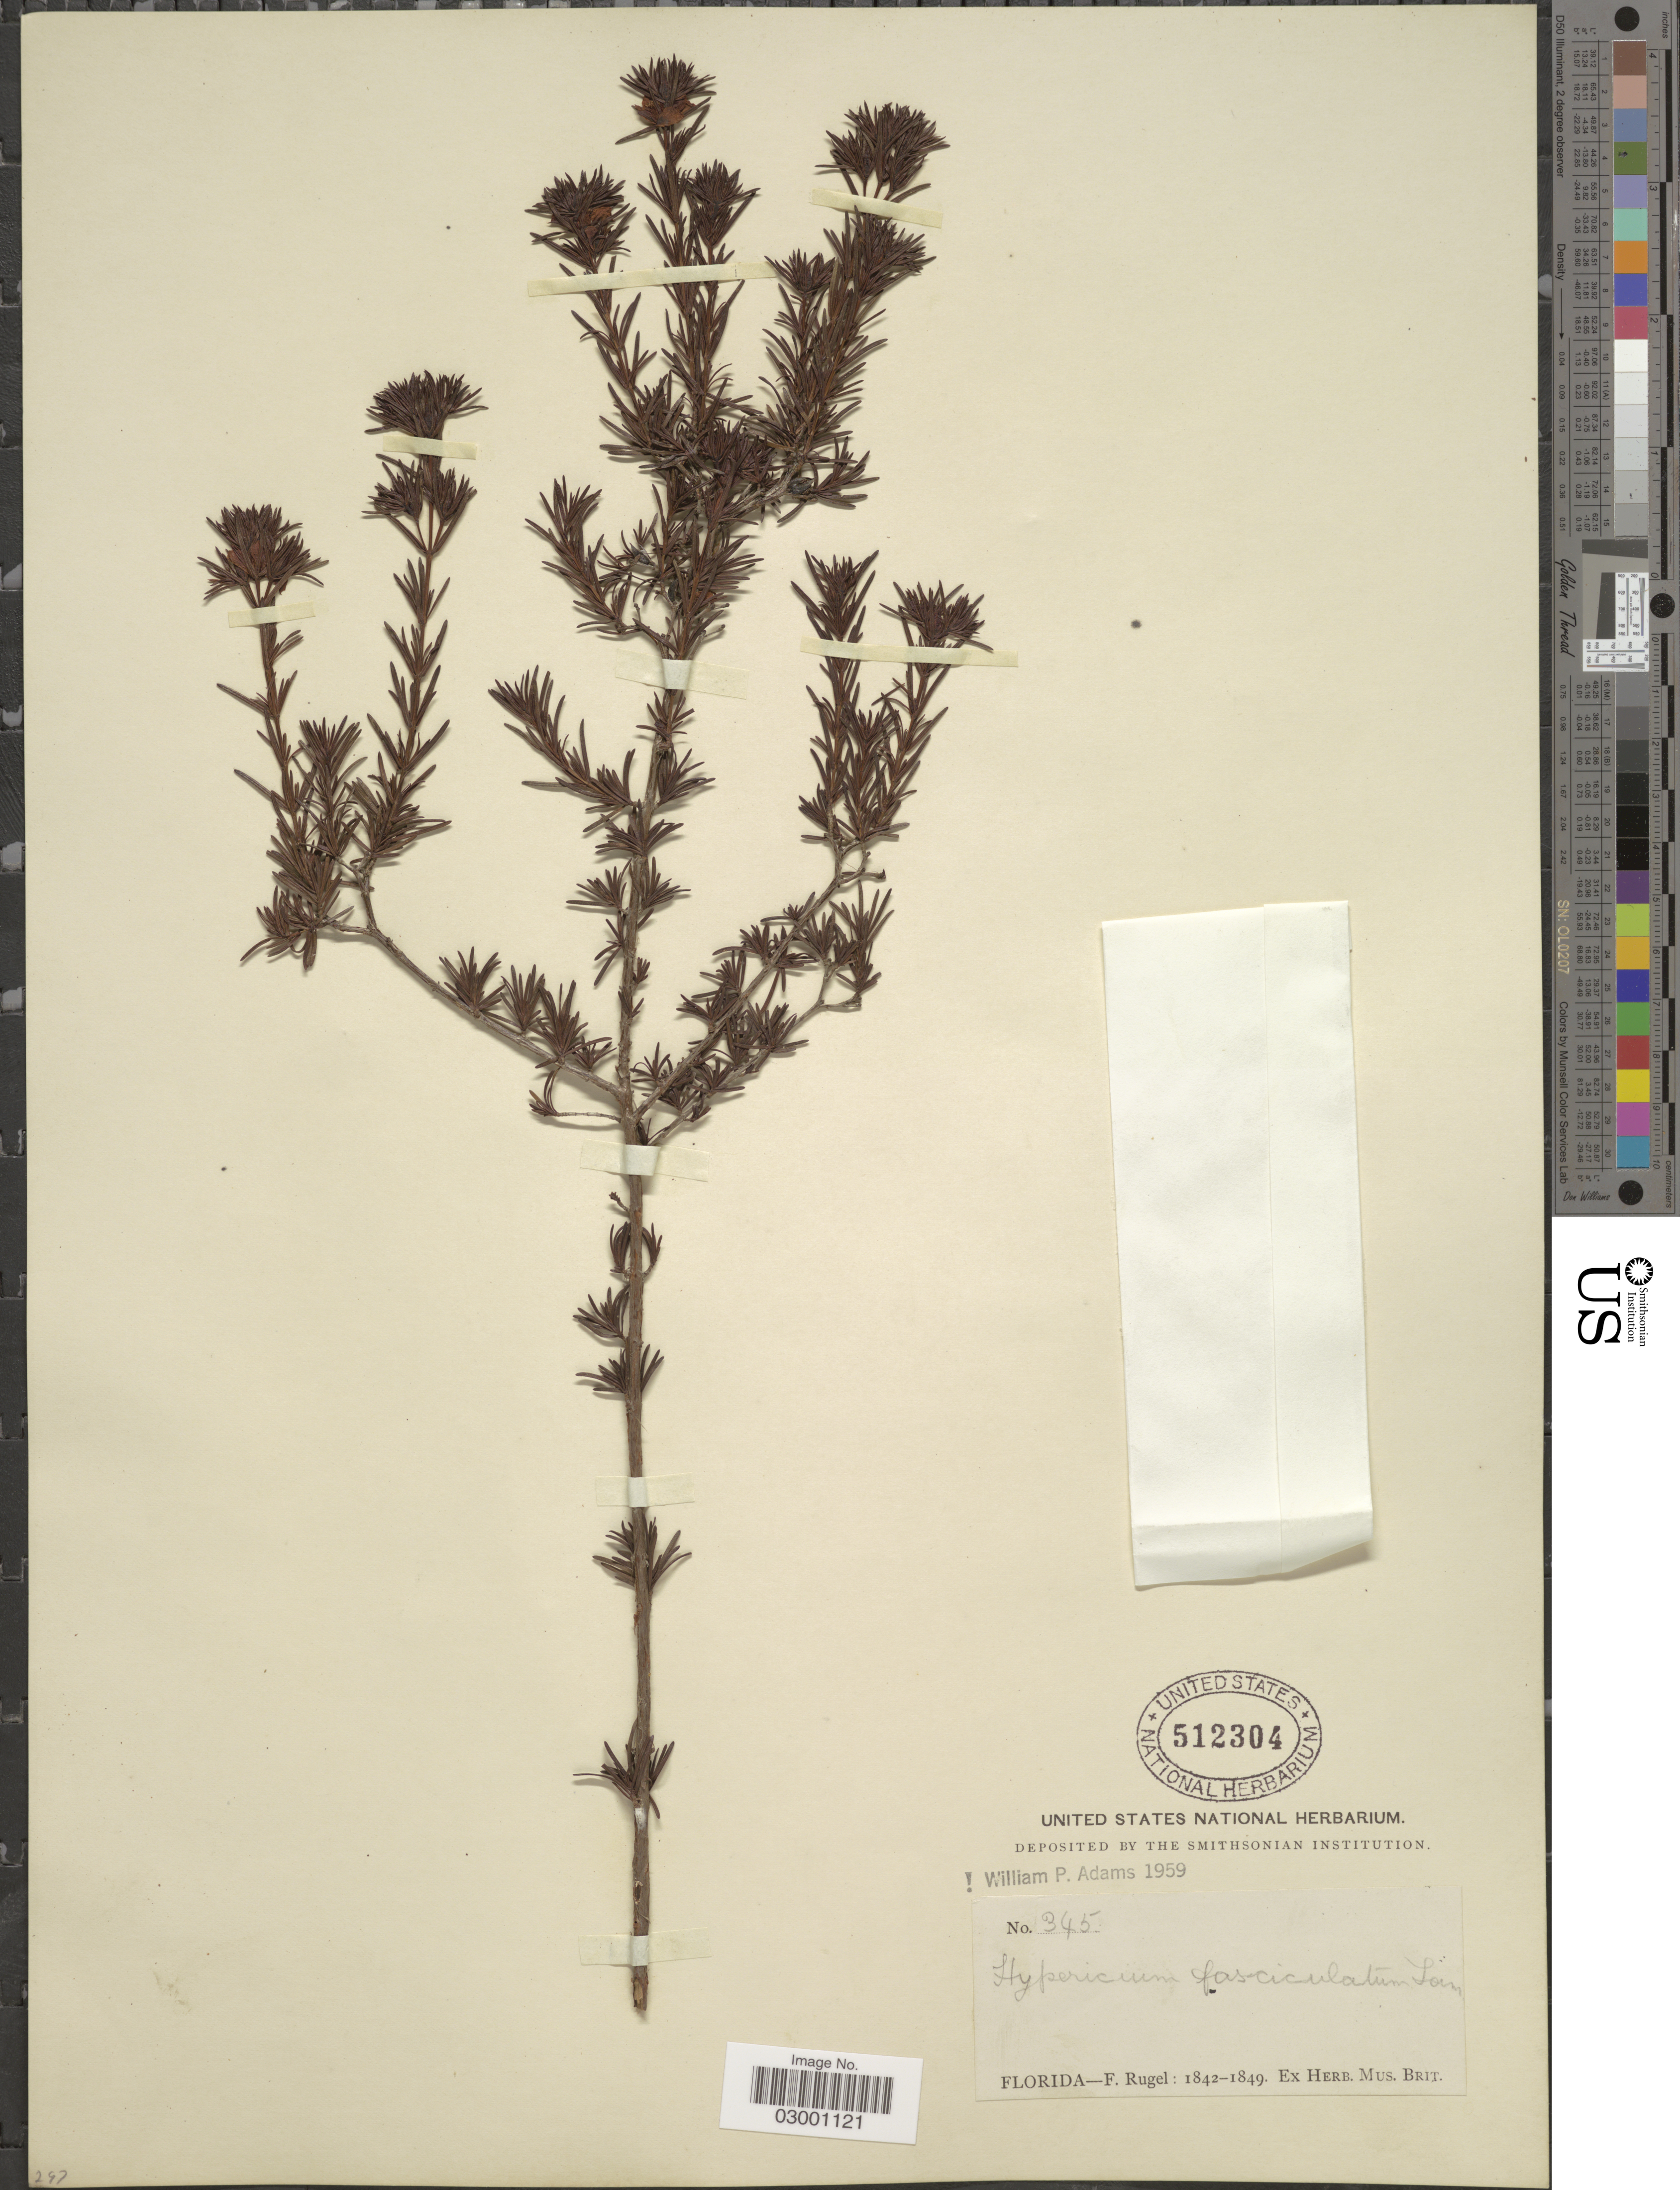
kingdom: Plantae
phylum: Tracheophyta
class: Magnoliopsida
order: Malpighiales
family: Hypericaceae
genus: Hypericum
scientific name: Hypericum fasciculatum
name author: Lam.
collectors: F. Rugel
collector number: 345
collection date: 1842/1849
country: United States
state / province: Florida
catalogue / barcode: US 512304